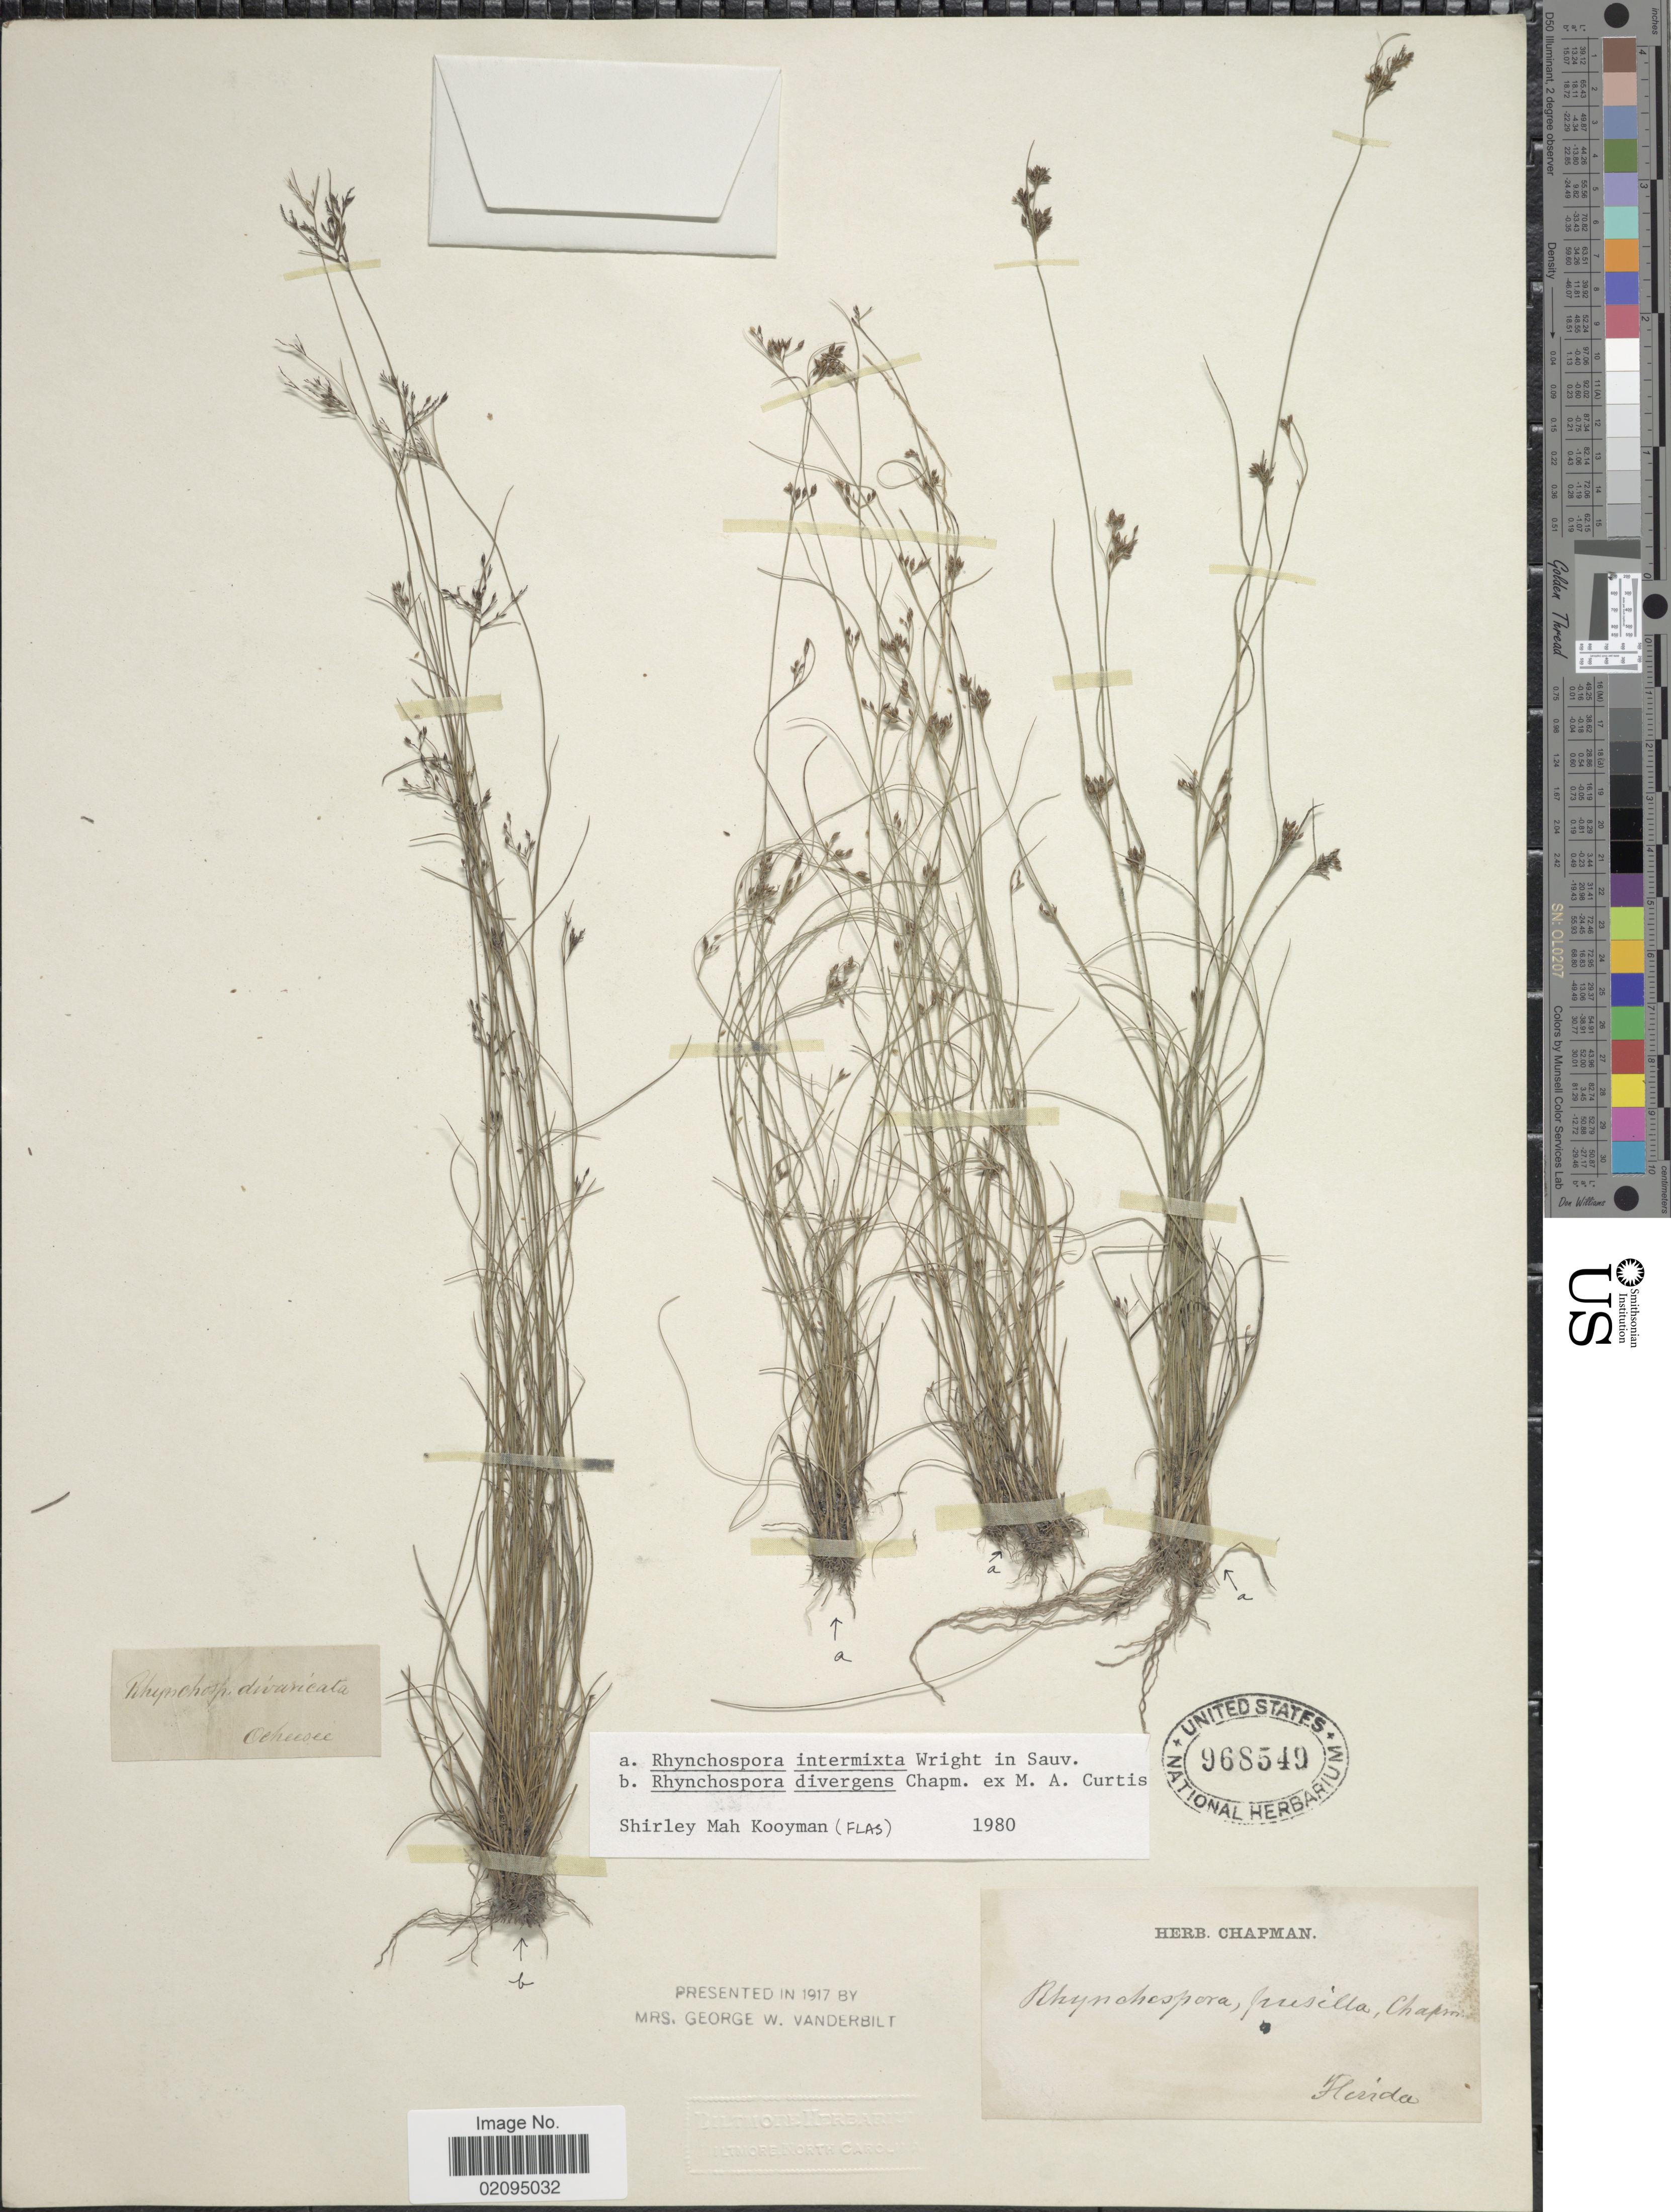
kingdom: Plantae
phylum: Tracheophyta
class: Liliopsida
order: Poales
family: Cyperaceae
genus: Rhynchospora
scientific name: Rhynchospora intermixta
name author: C. Wright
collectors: ex herb. Chapman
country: United States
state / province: Florida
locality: Ocheesee [unsure placement]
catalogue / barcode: US 968549